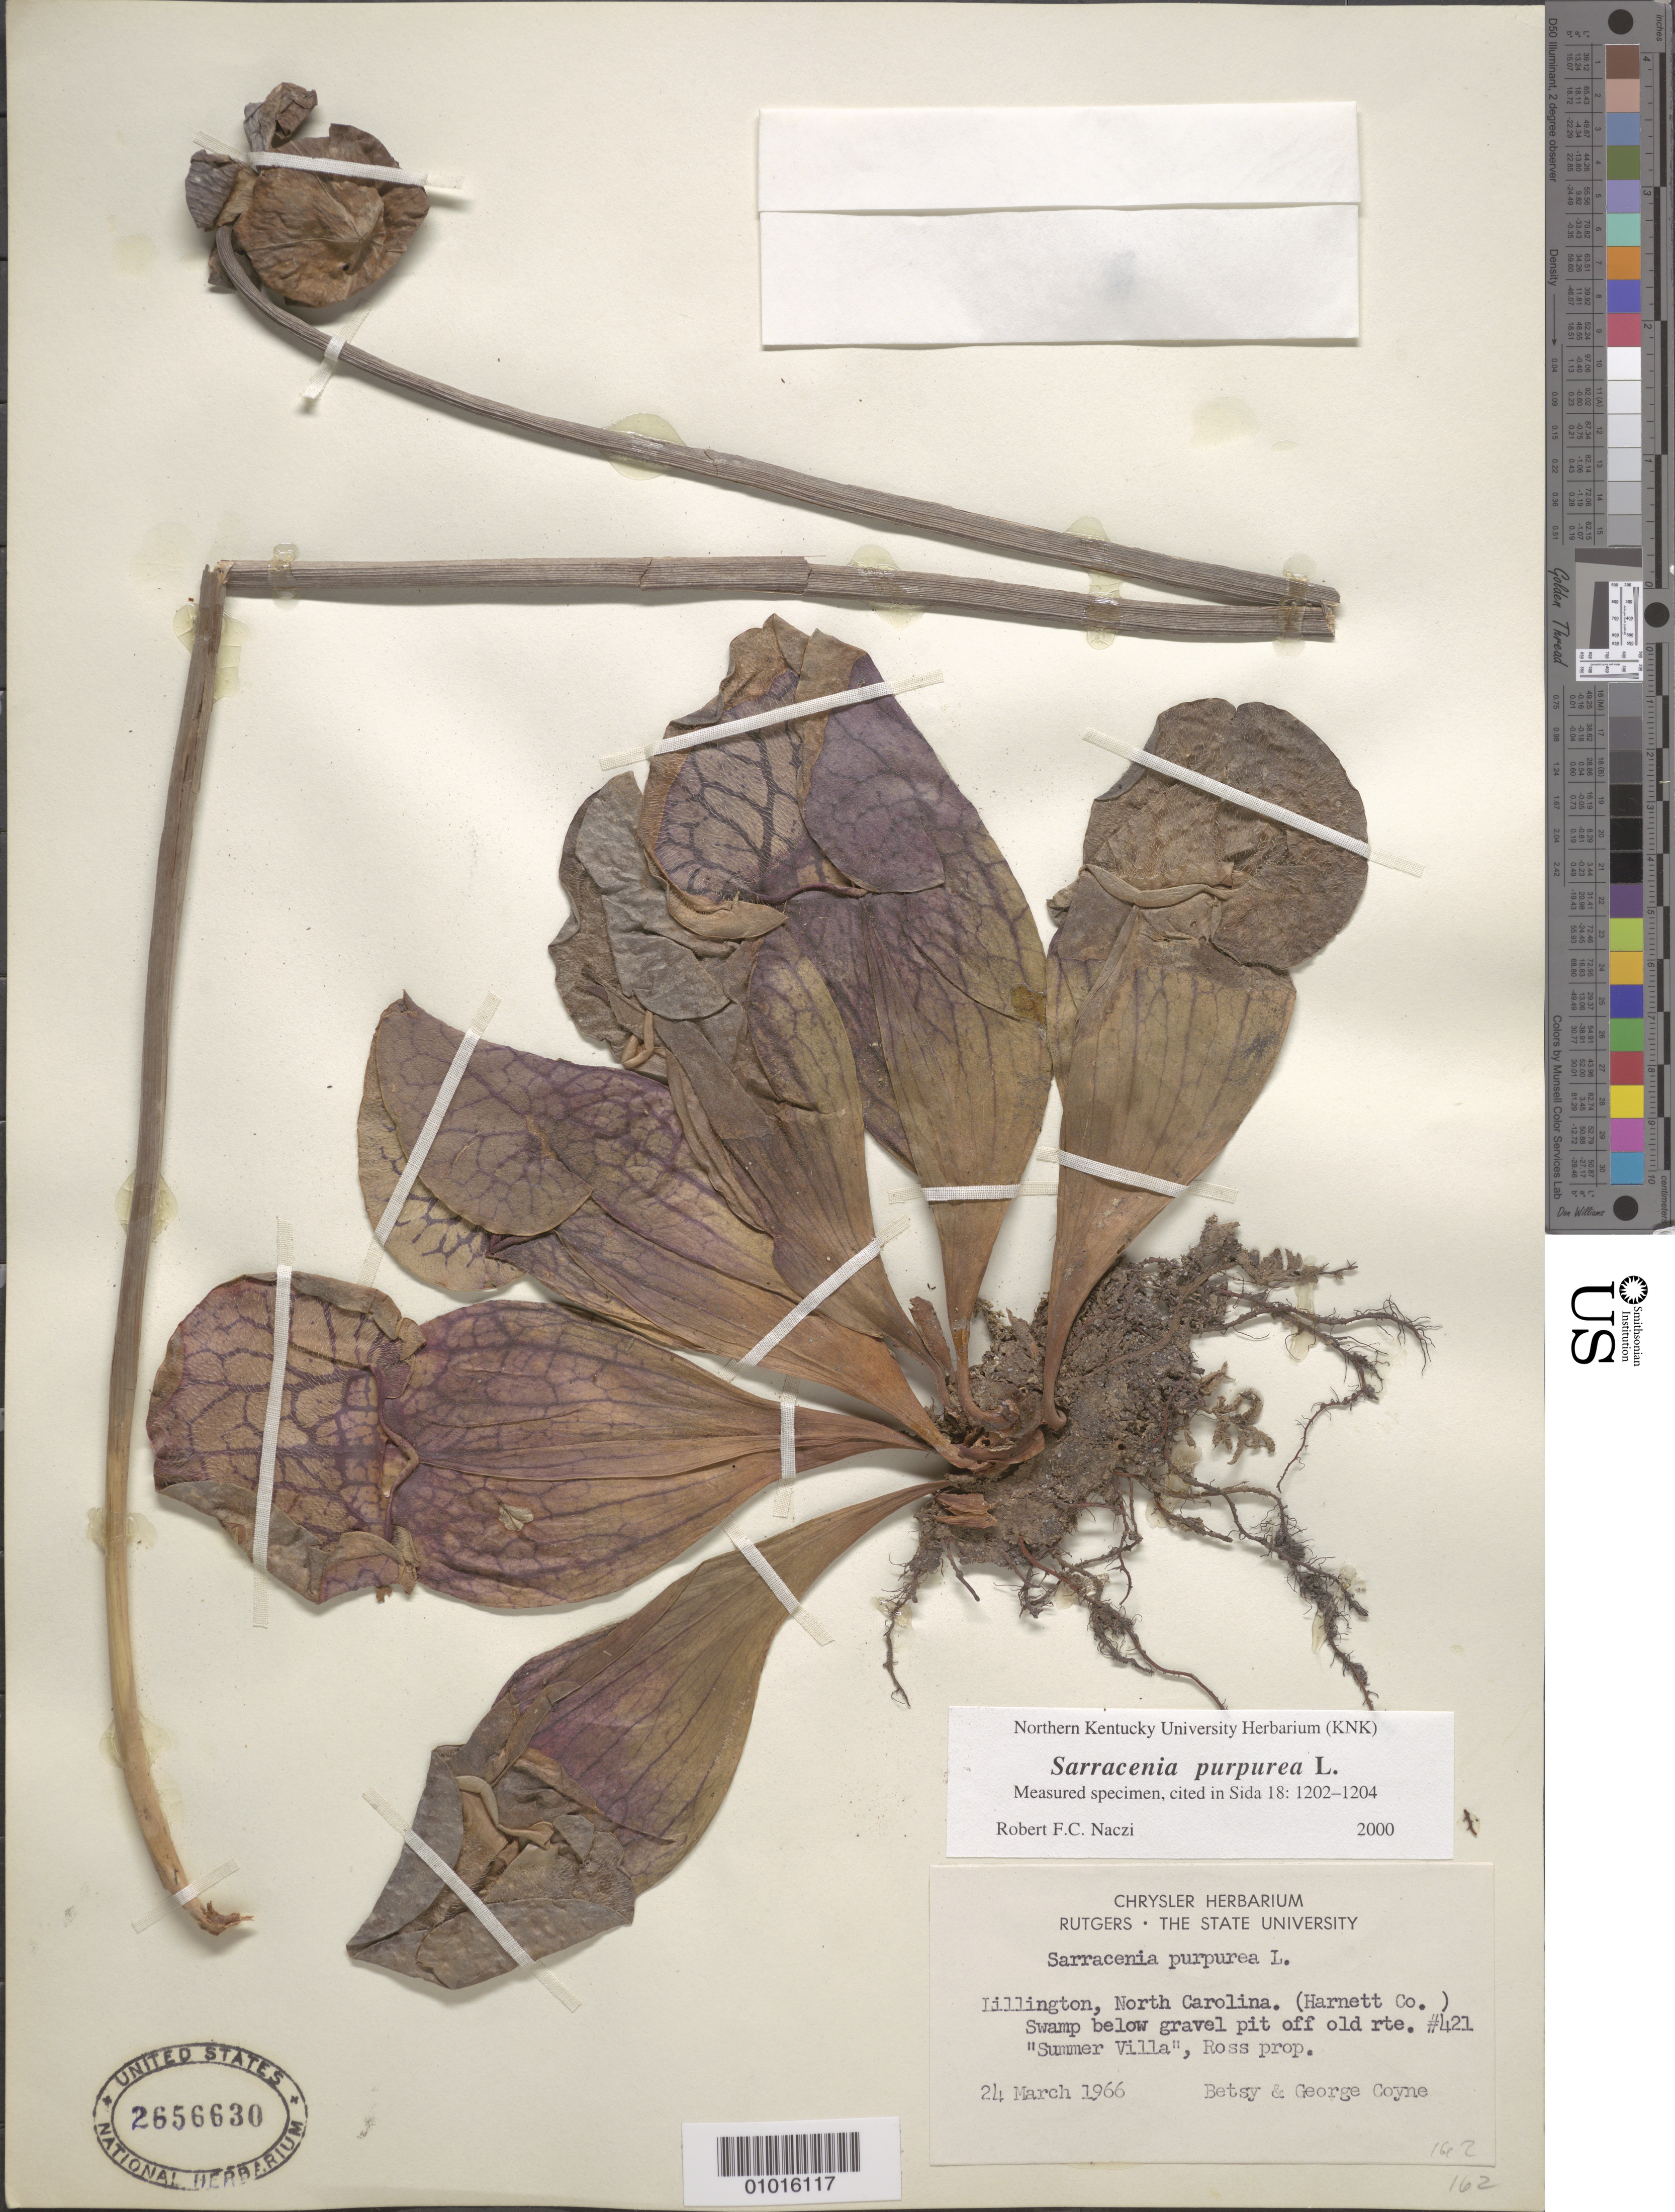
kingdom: Plantae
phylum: Tracheophyta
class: Magnoliopsida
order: Ericales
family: Sarraceniaceae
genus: Sarracenia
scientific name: Sarracenia purpurea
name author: L.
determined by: Naczi, R. F. C.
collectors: G. Coyne & B. Coyne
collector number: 162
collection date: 1966-03-24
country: United States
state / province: North Carolina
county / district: Harnett County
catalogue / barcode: US 2656630